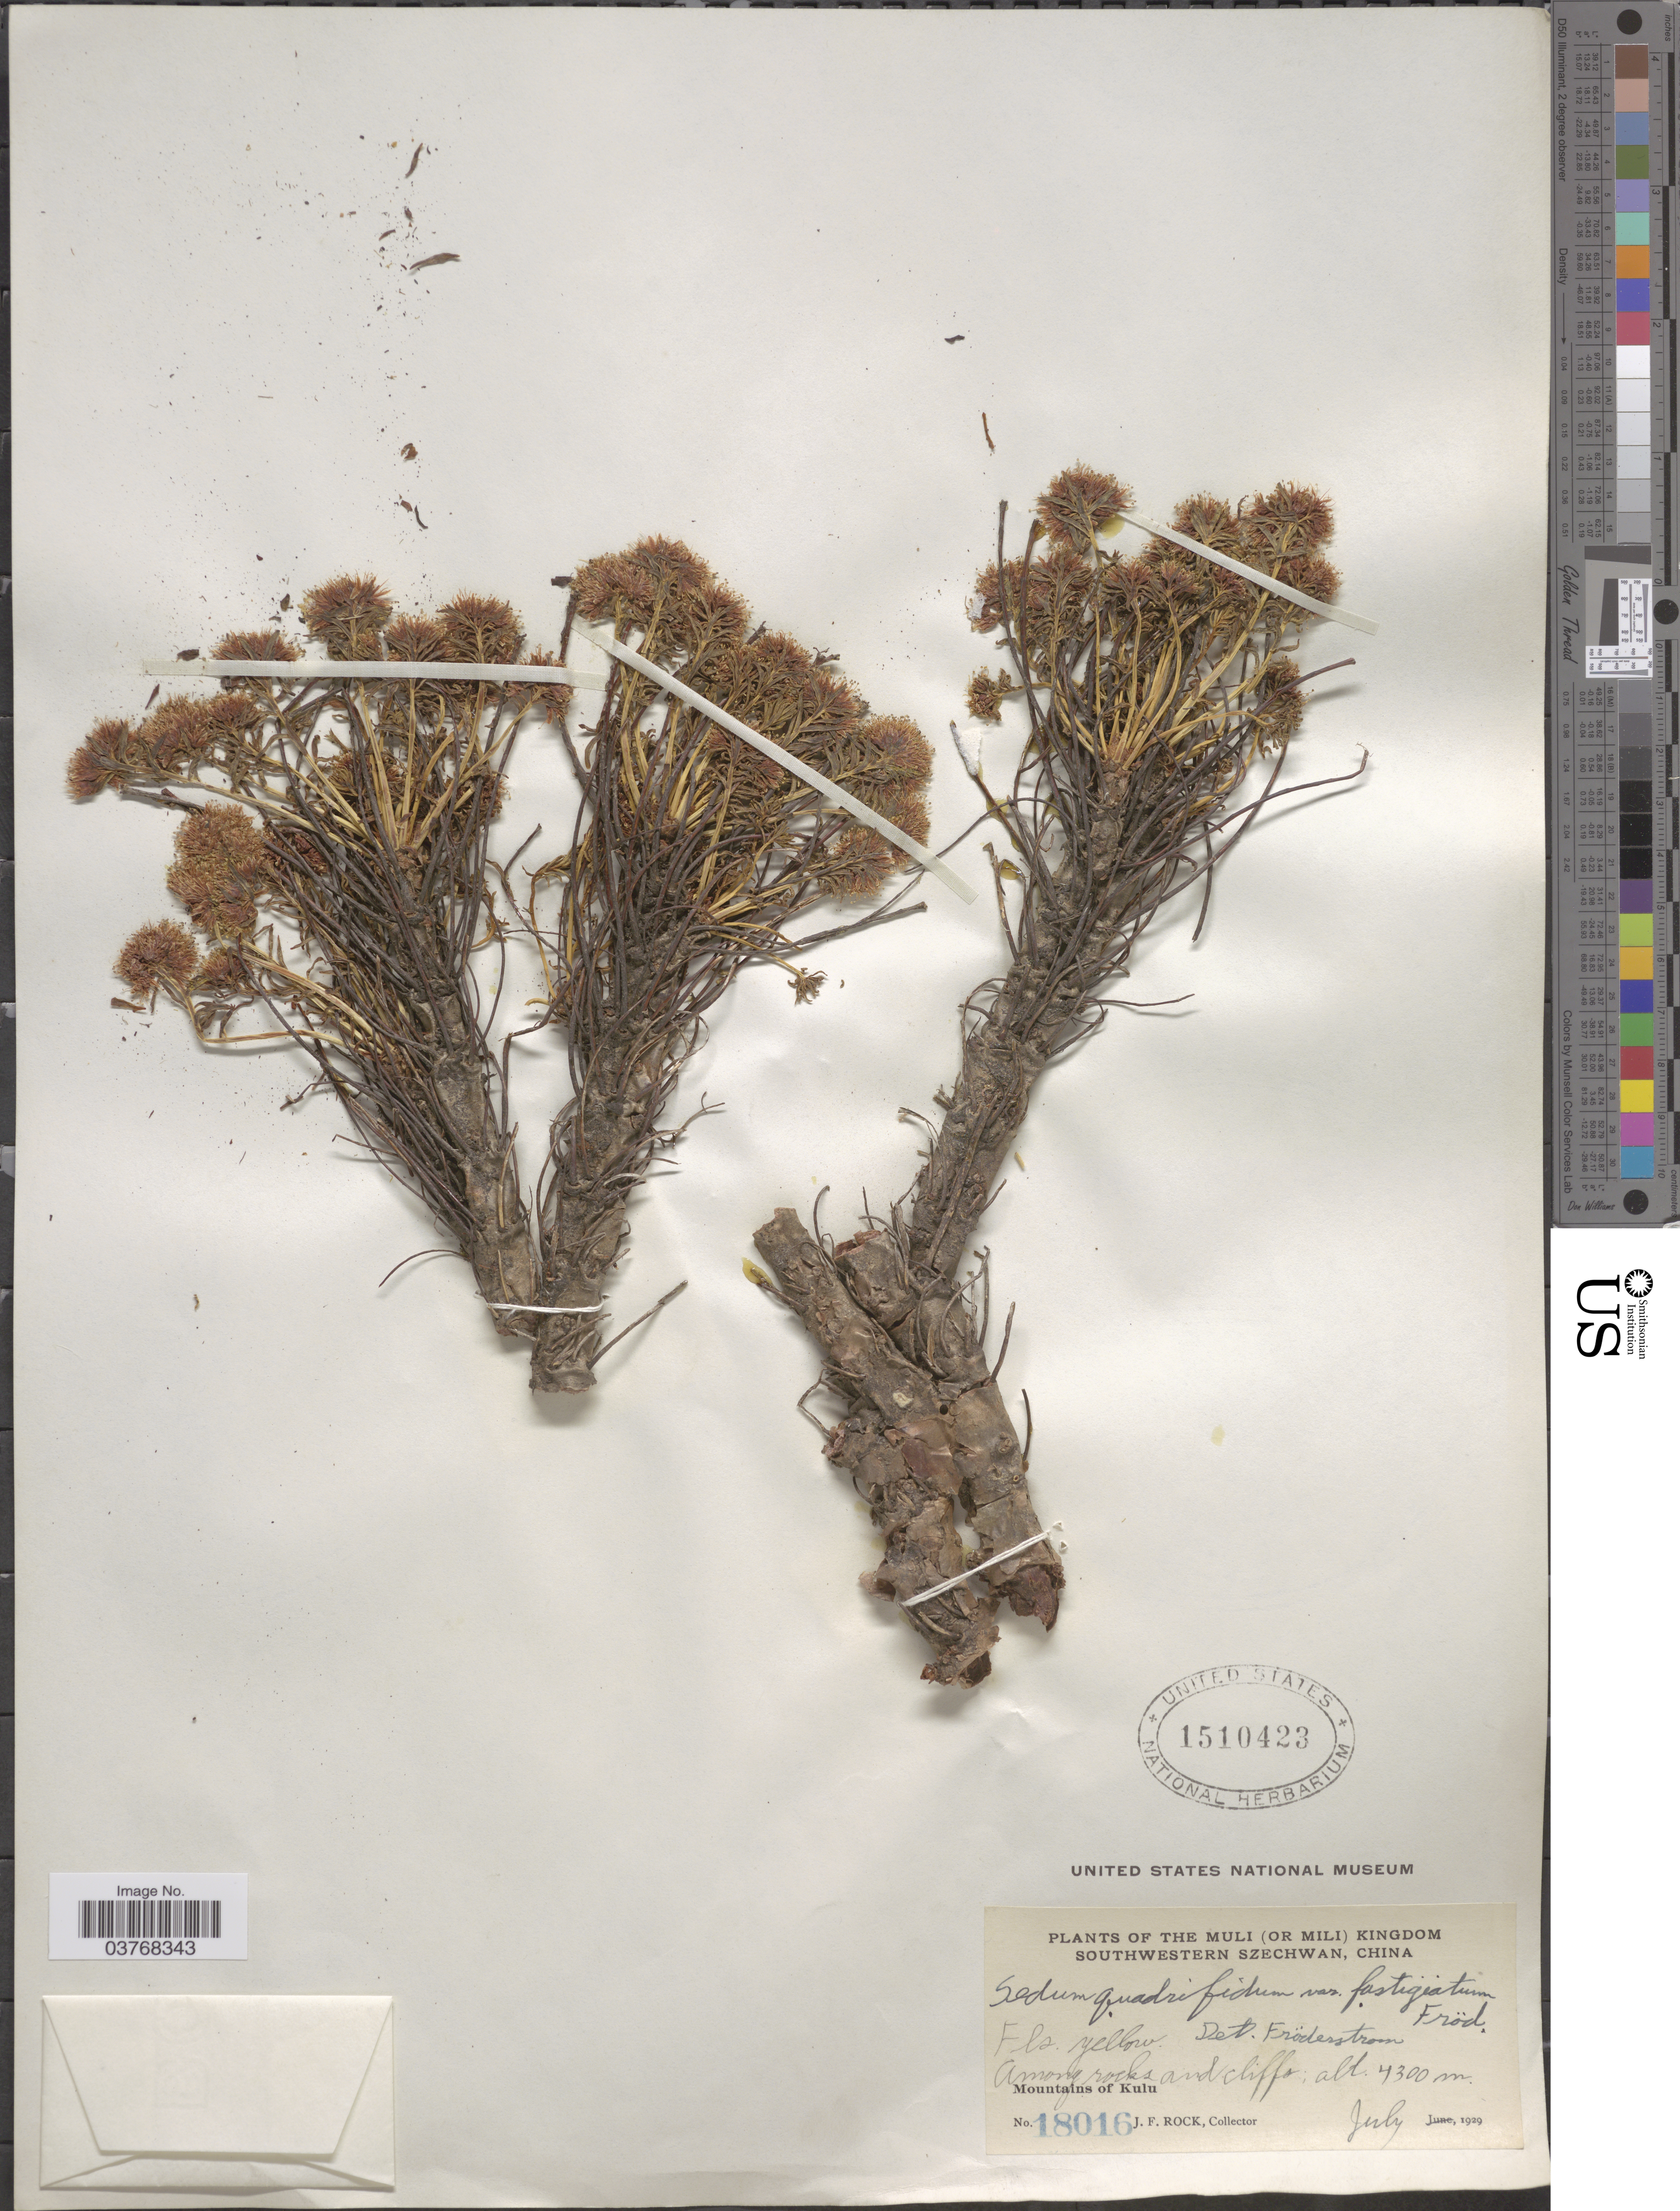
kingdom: Plantae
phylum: Tracheophyta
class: Magnoliopsida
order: Saxifragales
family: Crassulaceae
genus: Rhodiola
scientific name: Rhodiola fastigiata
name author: (Hook. f. & Thomson) S.H. Fu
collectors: J. Rock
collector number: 18016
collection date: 1929-07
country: China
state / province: Sichuan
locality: The Muli (or Mili) Kingdom, Southwestern Szechuan. Among rocks and cliffs. Mountains of Kulu.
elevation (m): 4300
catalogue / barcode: US 1510423